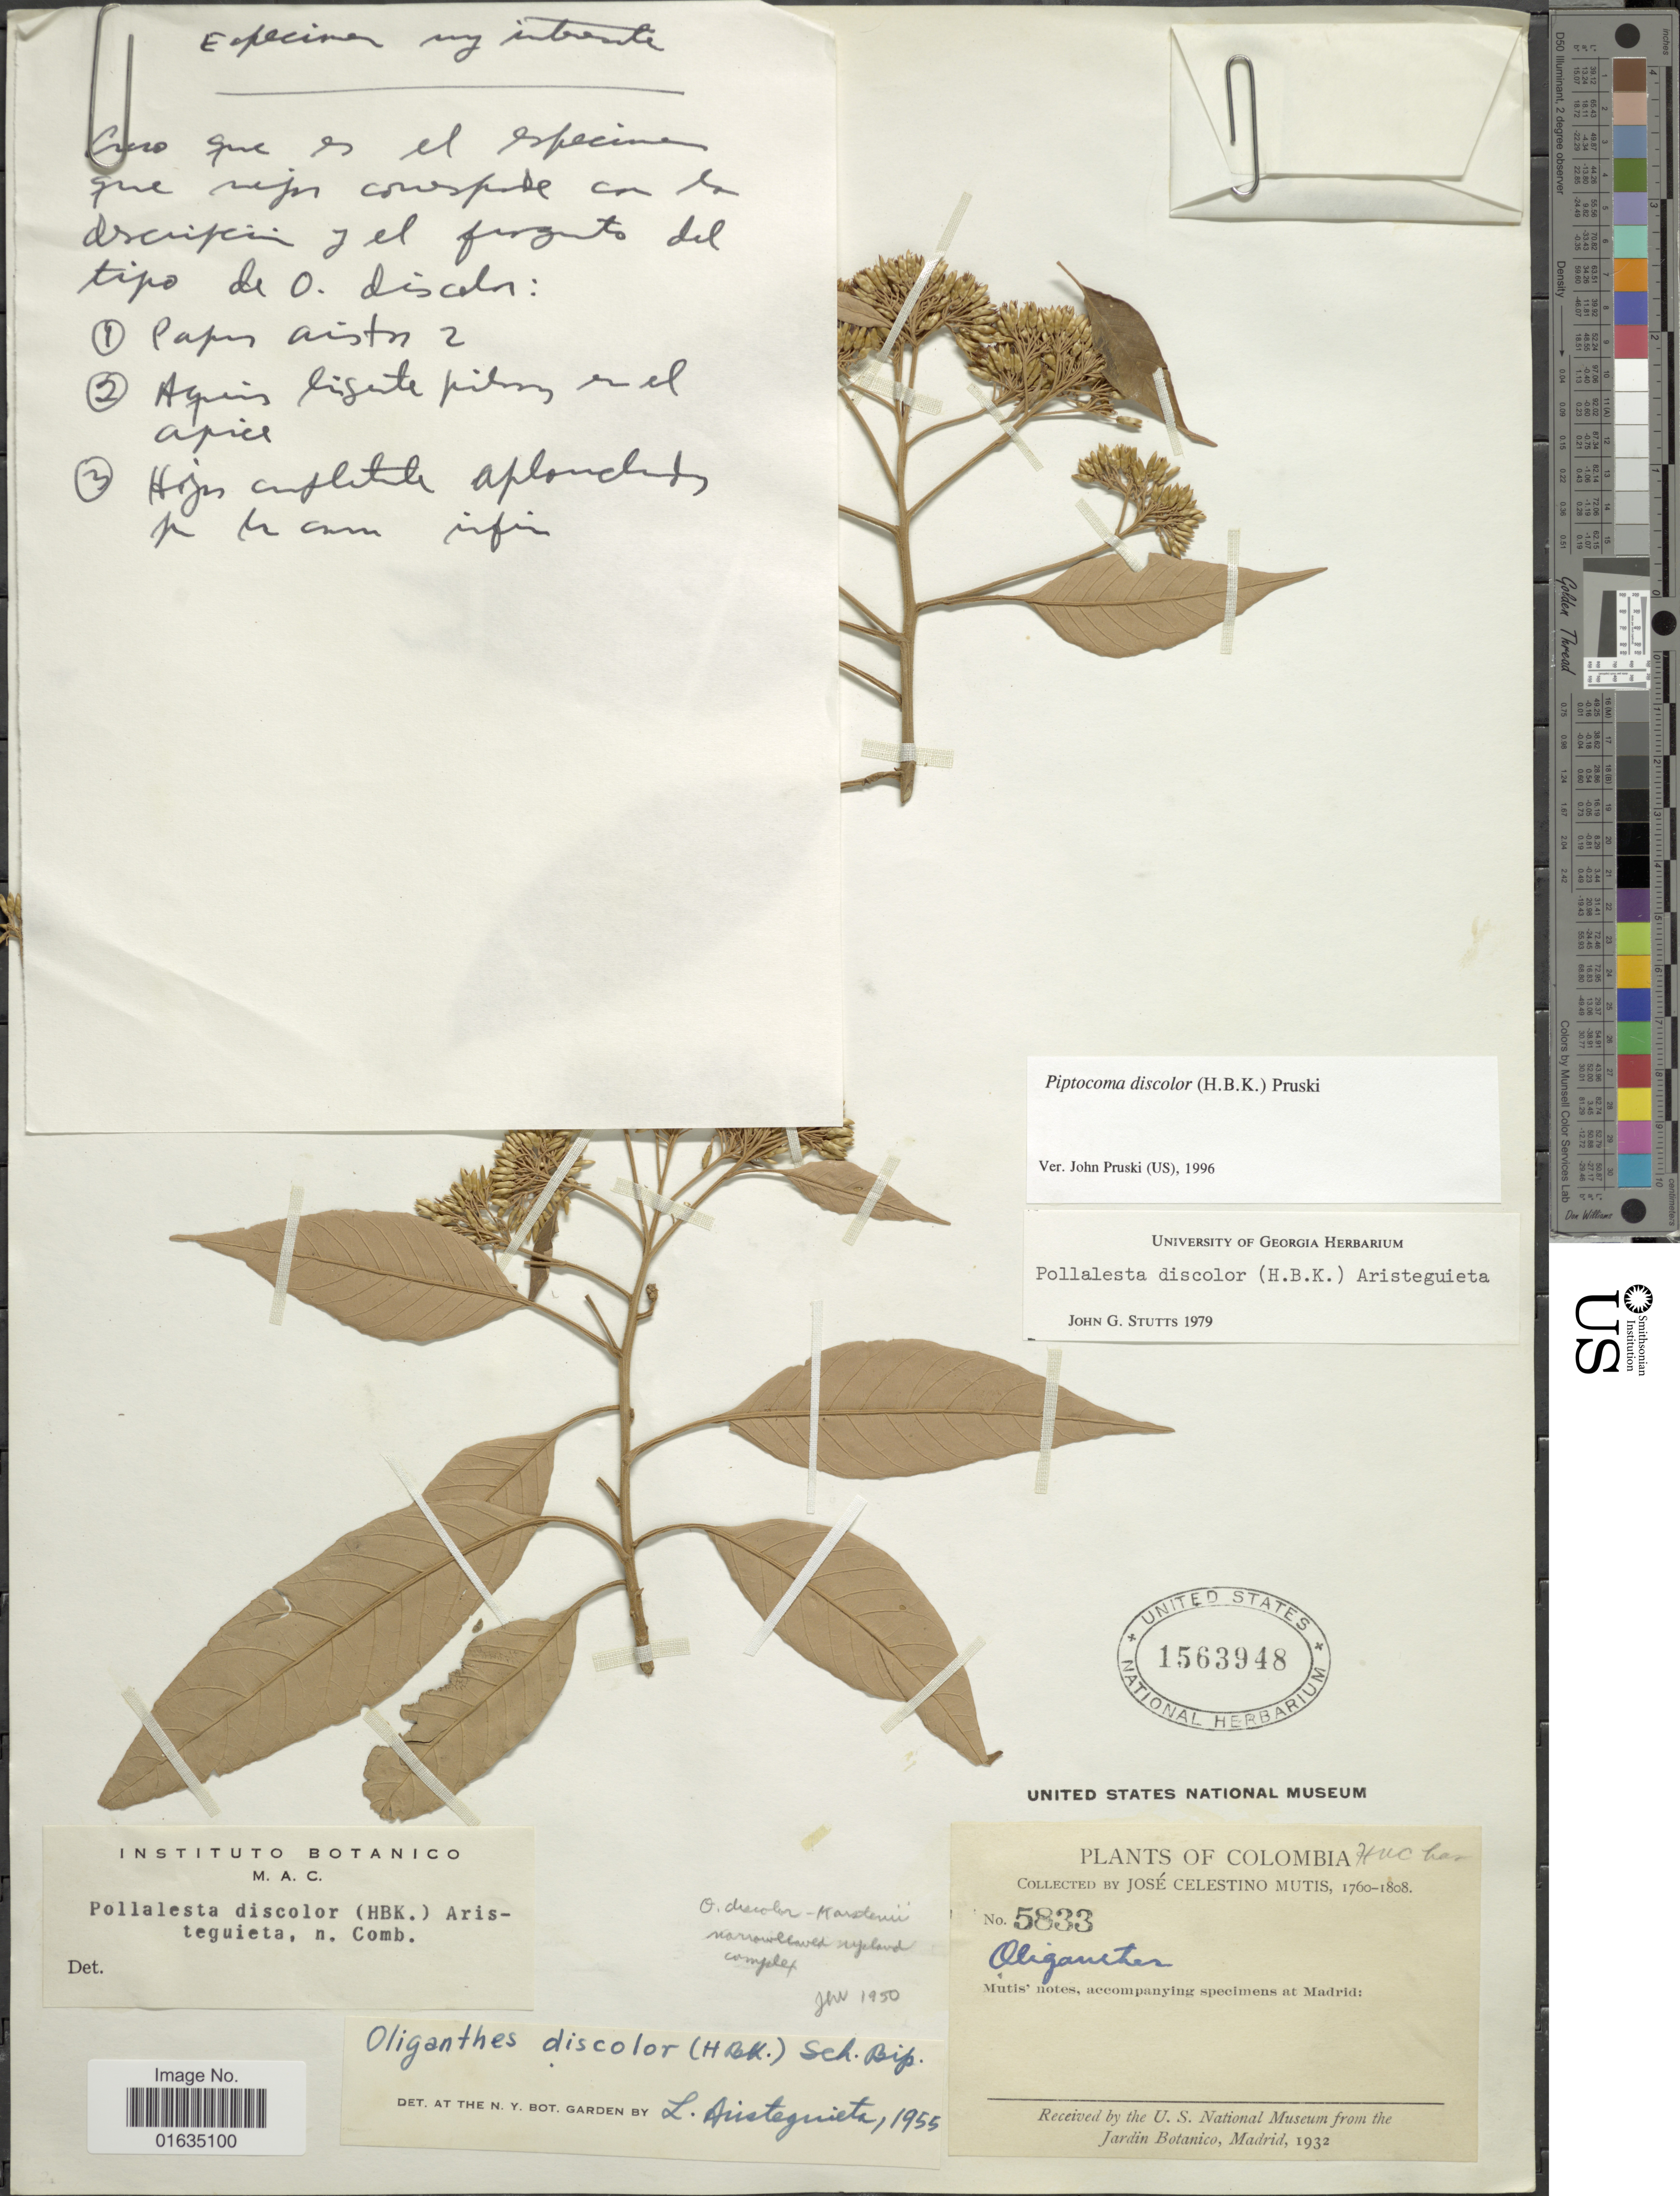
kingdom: Plantae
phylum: Tracheophyta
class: Magnoliopsida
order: Asterales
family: Asteraceae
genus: Pollalesta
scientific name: Pollalesta discolor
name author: (Kunth) Aristeg.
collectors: J. C. B. Mutis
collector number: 5833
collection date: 1760/1808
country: Colombia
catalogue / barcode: US 1563948